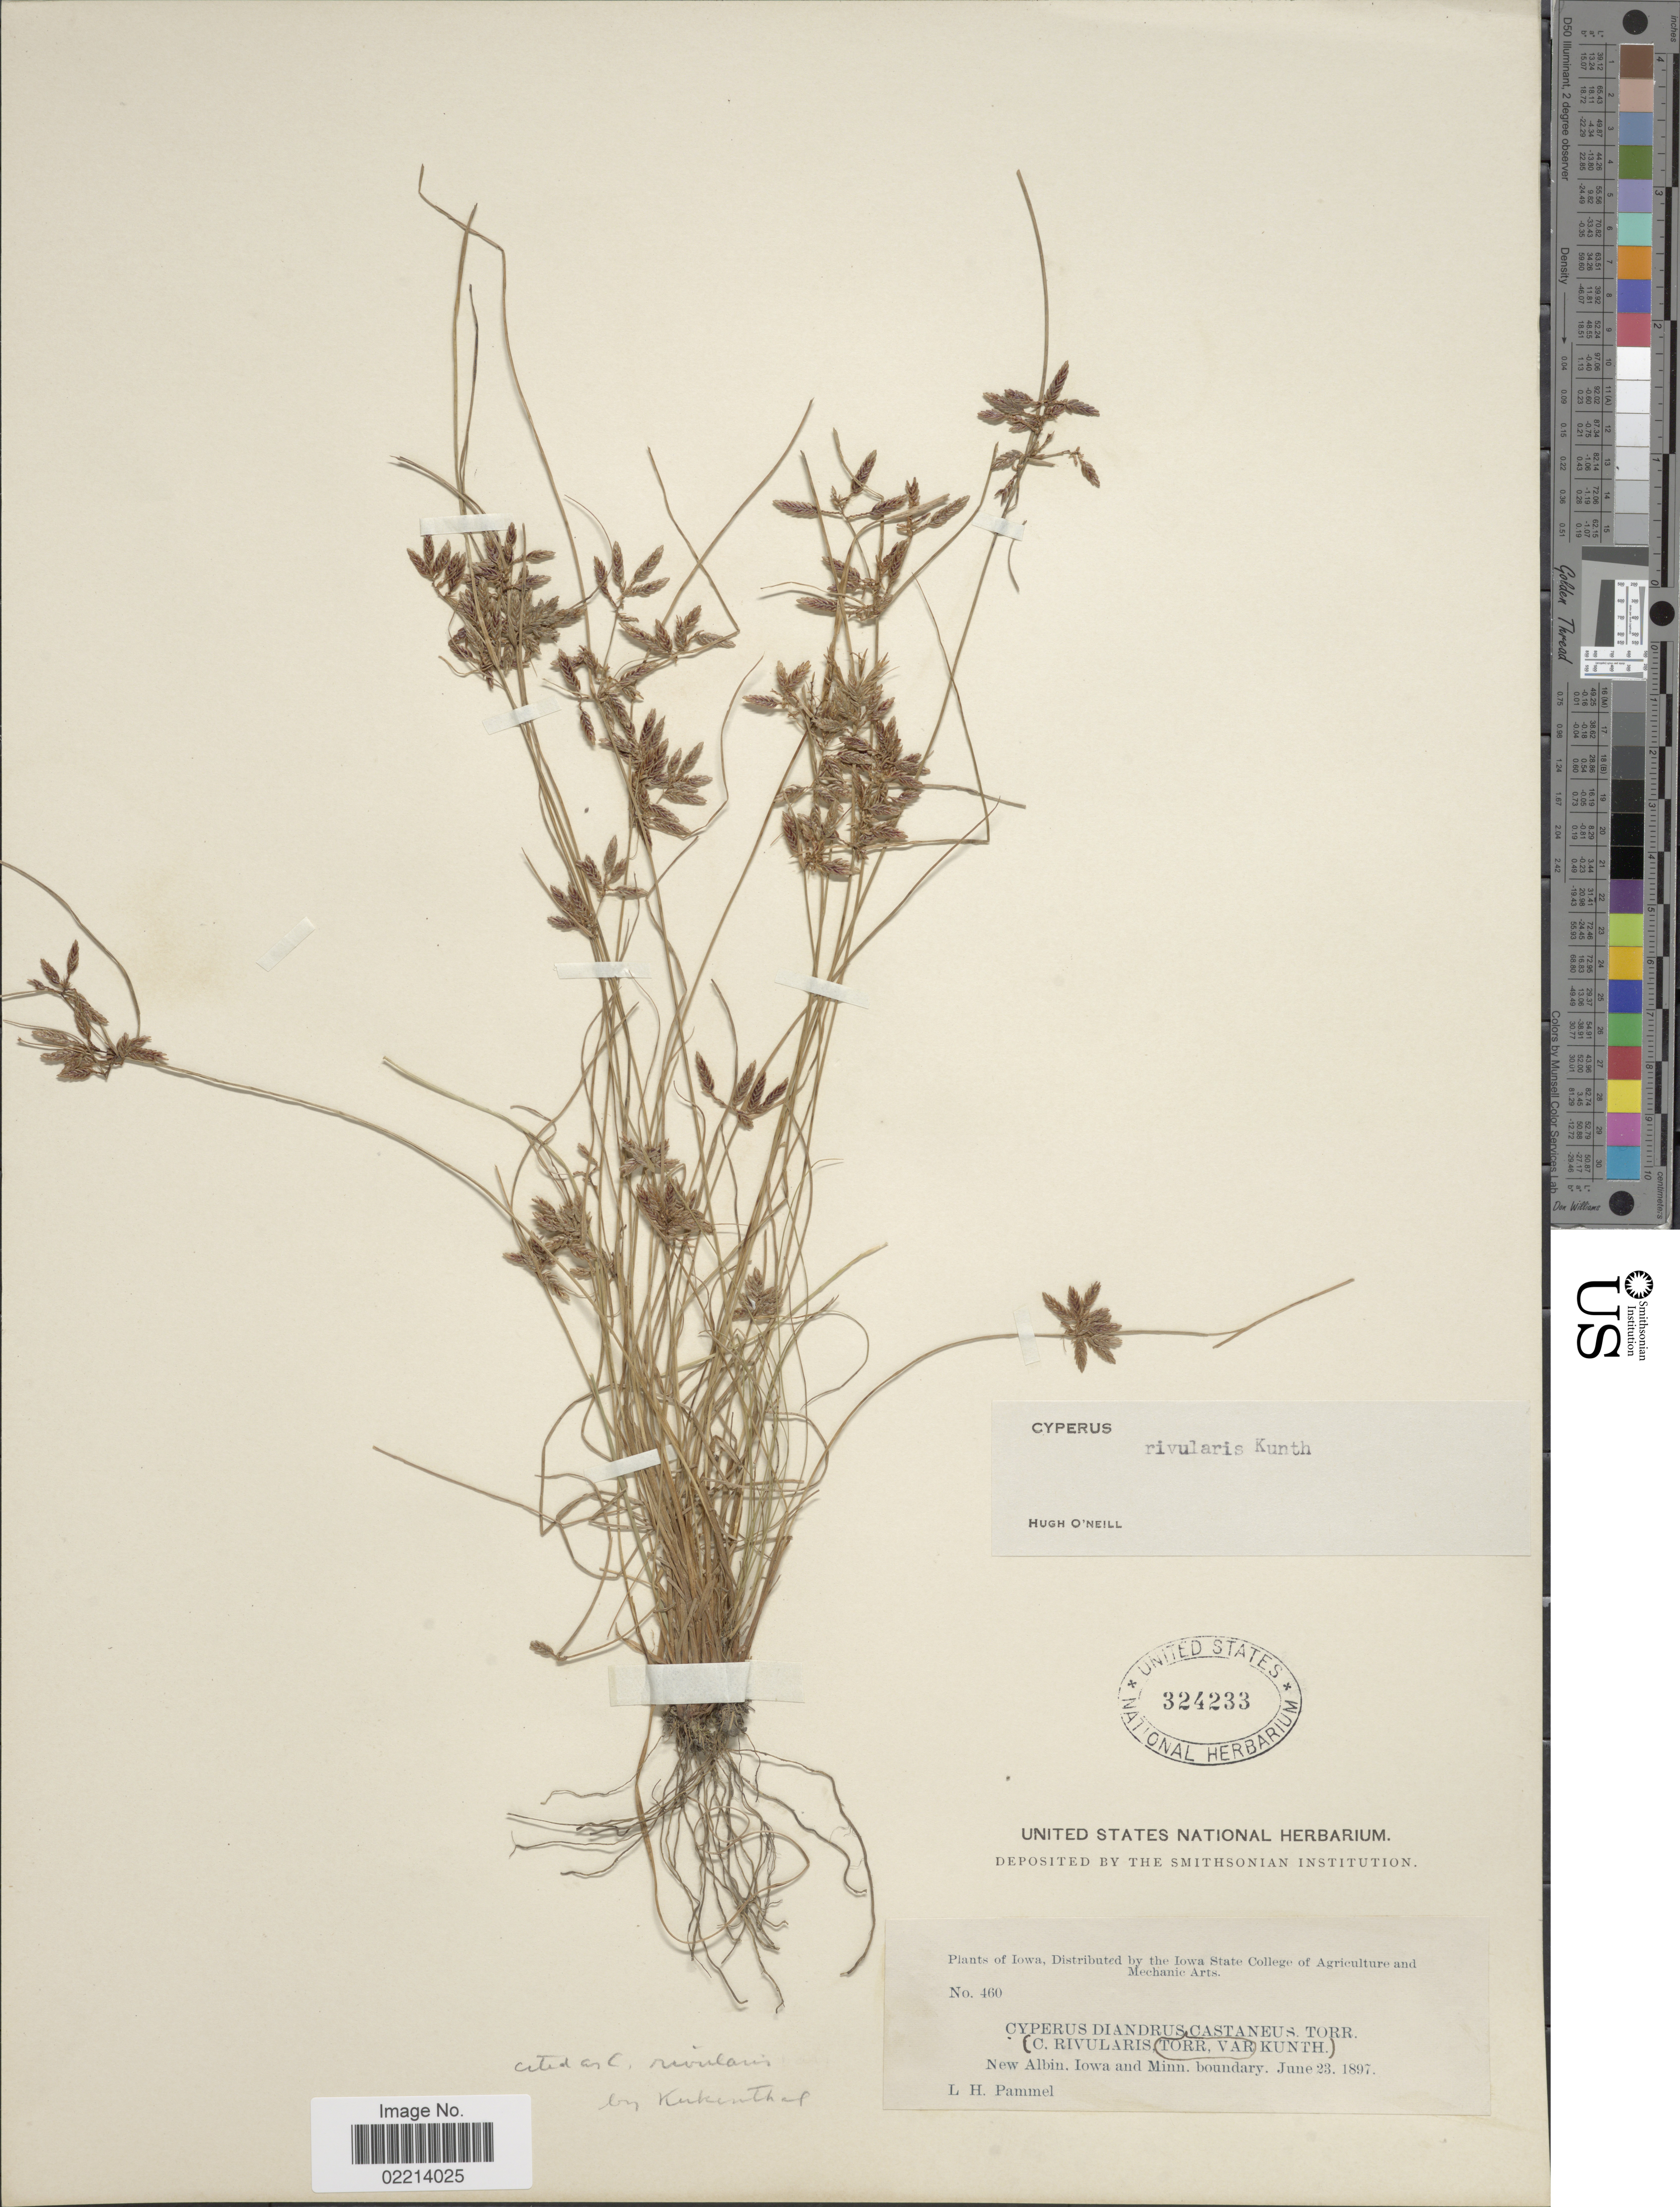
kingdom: Plantae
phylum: Tracheophyta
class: Liliopsida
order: Poales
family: Cyperaceae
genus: Cyperus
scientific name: Cyperus bipartitus Torr.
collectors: L. Pammell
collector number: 460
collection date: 1897-06-23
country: United States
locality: New Albin. Iowa and Minn. boundary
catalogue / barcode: US 324233